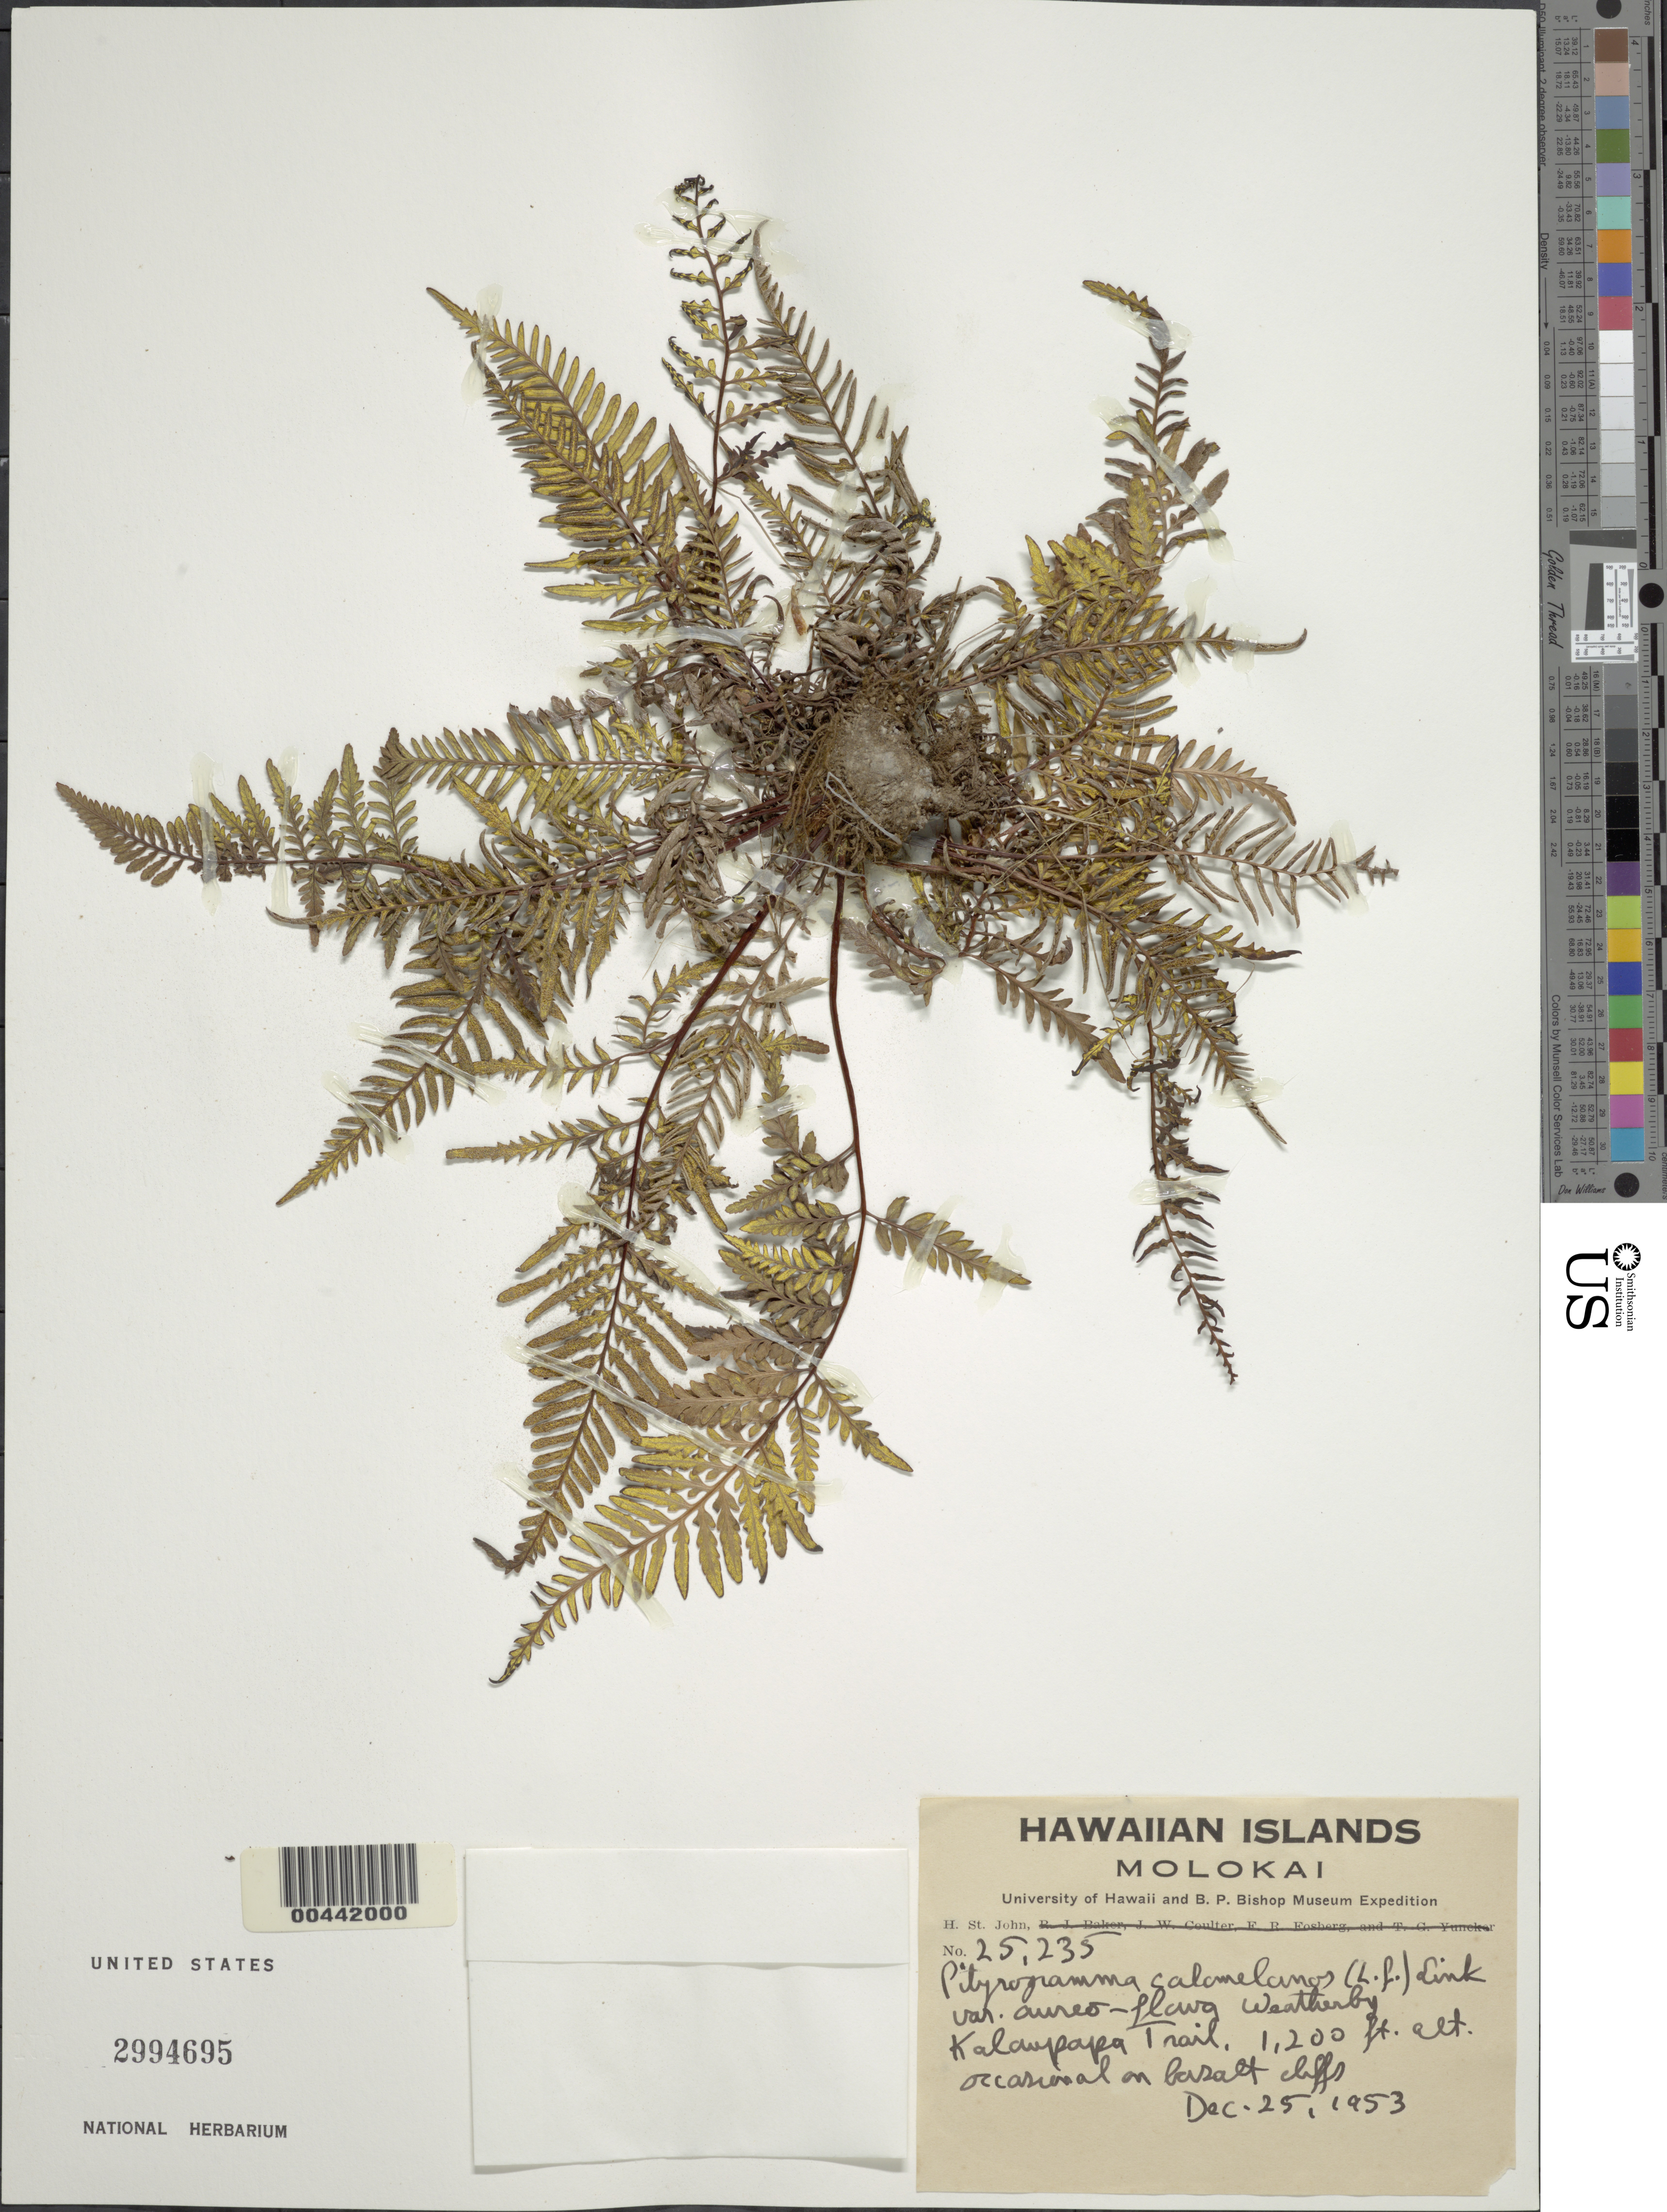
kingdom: Plantae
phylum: Tracheophyta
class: Polypodiopsida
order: Polypodiales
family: Pteridaceae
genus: Pityrogramma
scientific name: Pityrogramma austroamericana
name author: Domin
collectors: H. St. John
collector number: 25235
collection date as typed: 25 Dec 1953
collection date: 1953-12-25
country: United States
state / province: Hawaii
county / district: Maui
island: Moloka'i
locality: Kalaupapa Trail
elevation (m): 366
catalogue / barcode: US 2994695